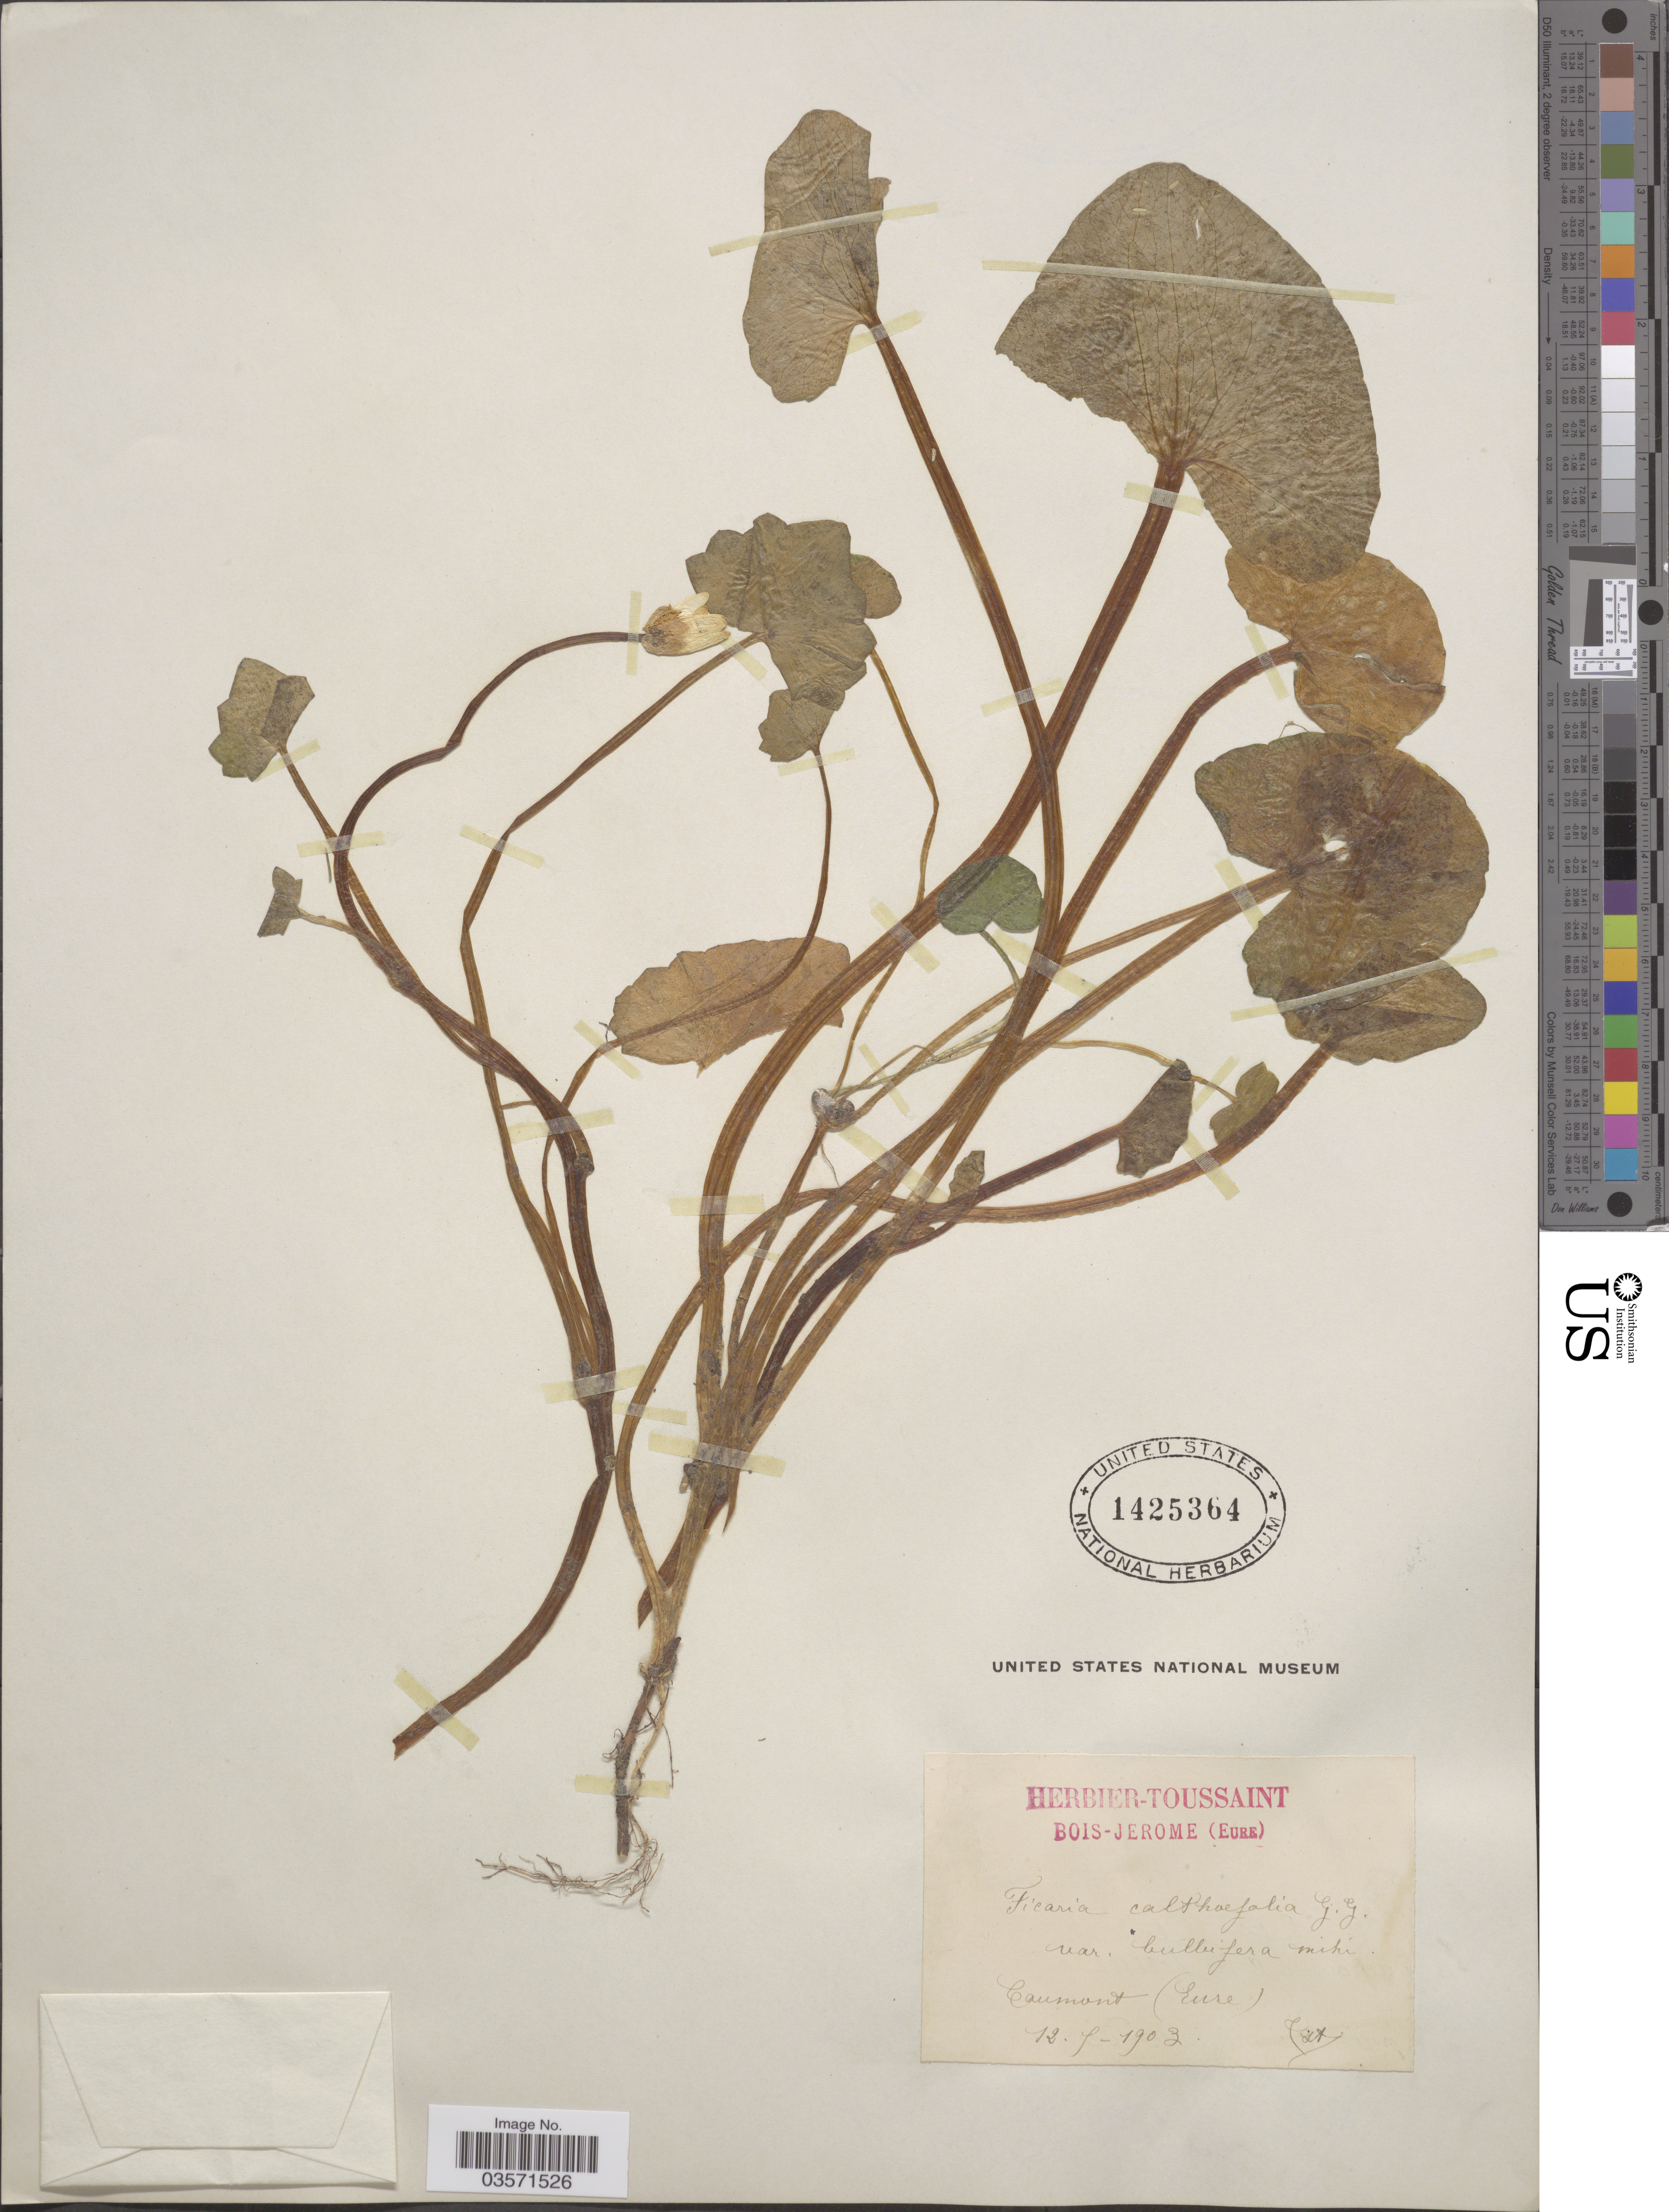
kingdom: Plantae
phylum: Tracheophyta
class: Magnoliopsida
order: Ranunculales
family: Ranunculaceae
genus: Ficaria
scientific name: Ficaria verna subsp. calthifolia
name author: (Rchb. f.) Nyman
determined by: Strong, M. T., (US), Smithsonian Institution - National Museum of Natural History (UNITED STATES)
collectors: -. Toussaint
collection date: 1903-05-12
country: France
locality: Caumont (Eure).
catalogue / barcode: US 1425364